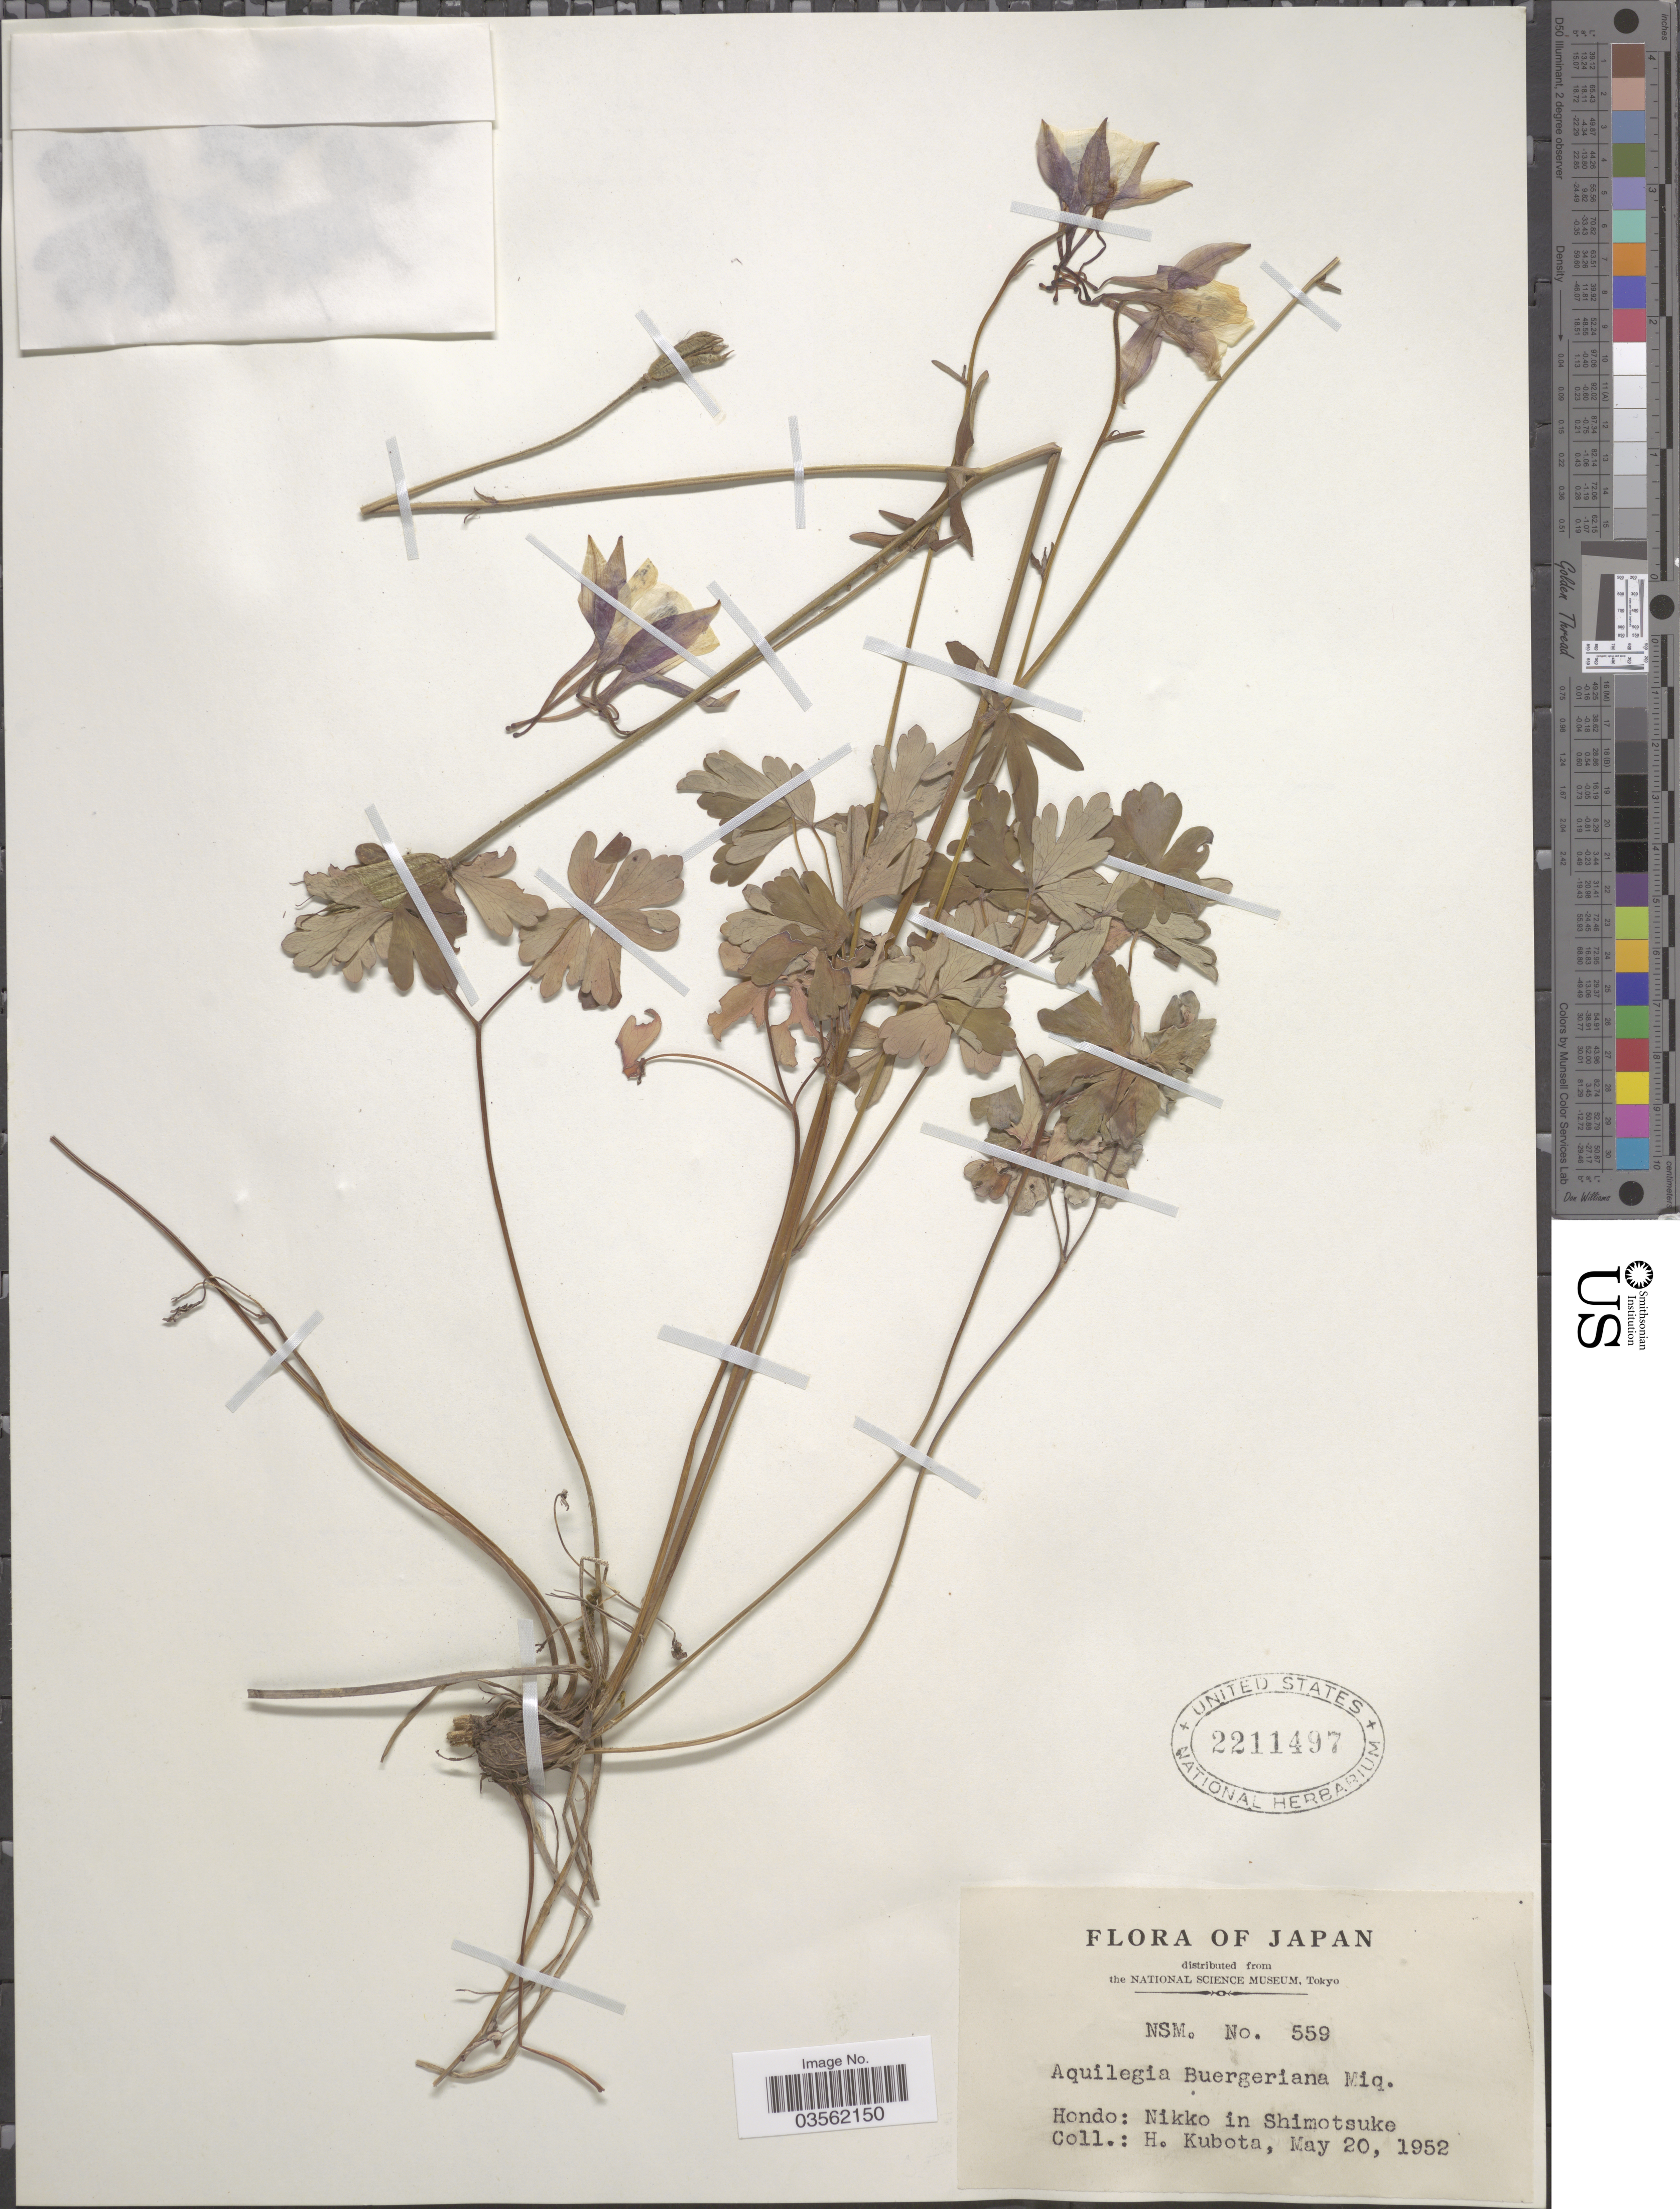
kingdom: Plantae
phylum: Tracheophyta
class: Magnoliopsida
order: Ranunculales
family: Ranunculaceae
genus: Aquilegia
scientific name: Aquilegia buergeriana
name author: Siebold & Zucc.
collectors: H. Kubota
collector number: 559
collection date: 1952-05-20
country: Japan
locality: Hondo: Nikko in Shimotsuke.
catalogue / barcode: US 2211497